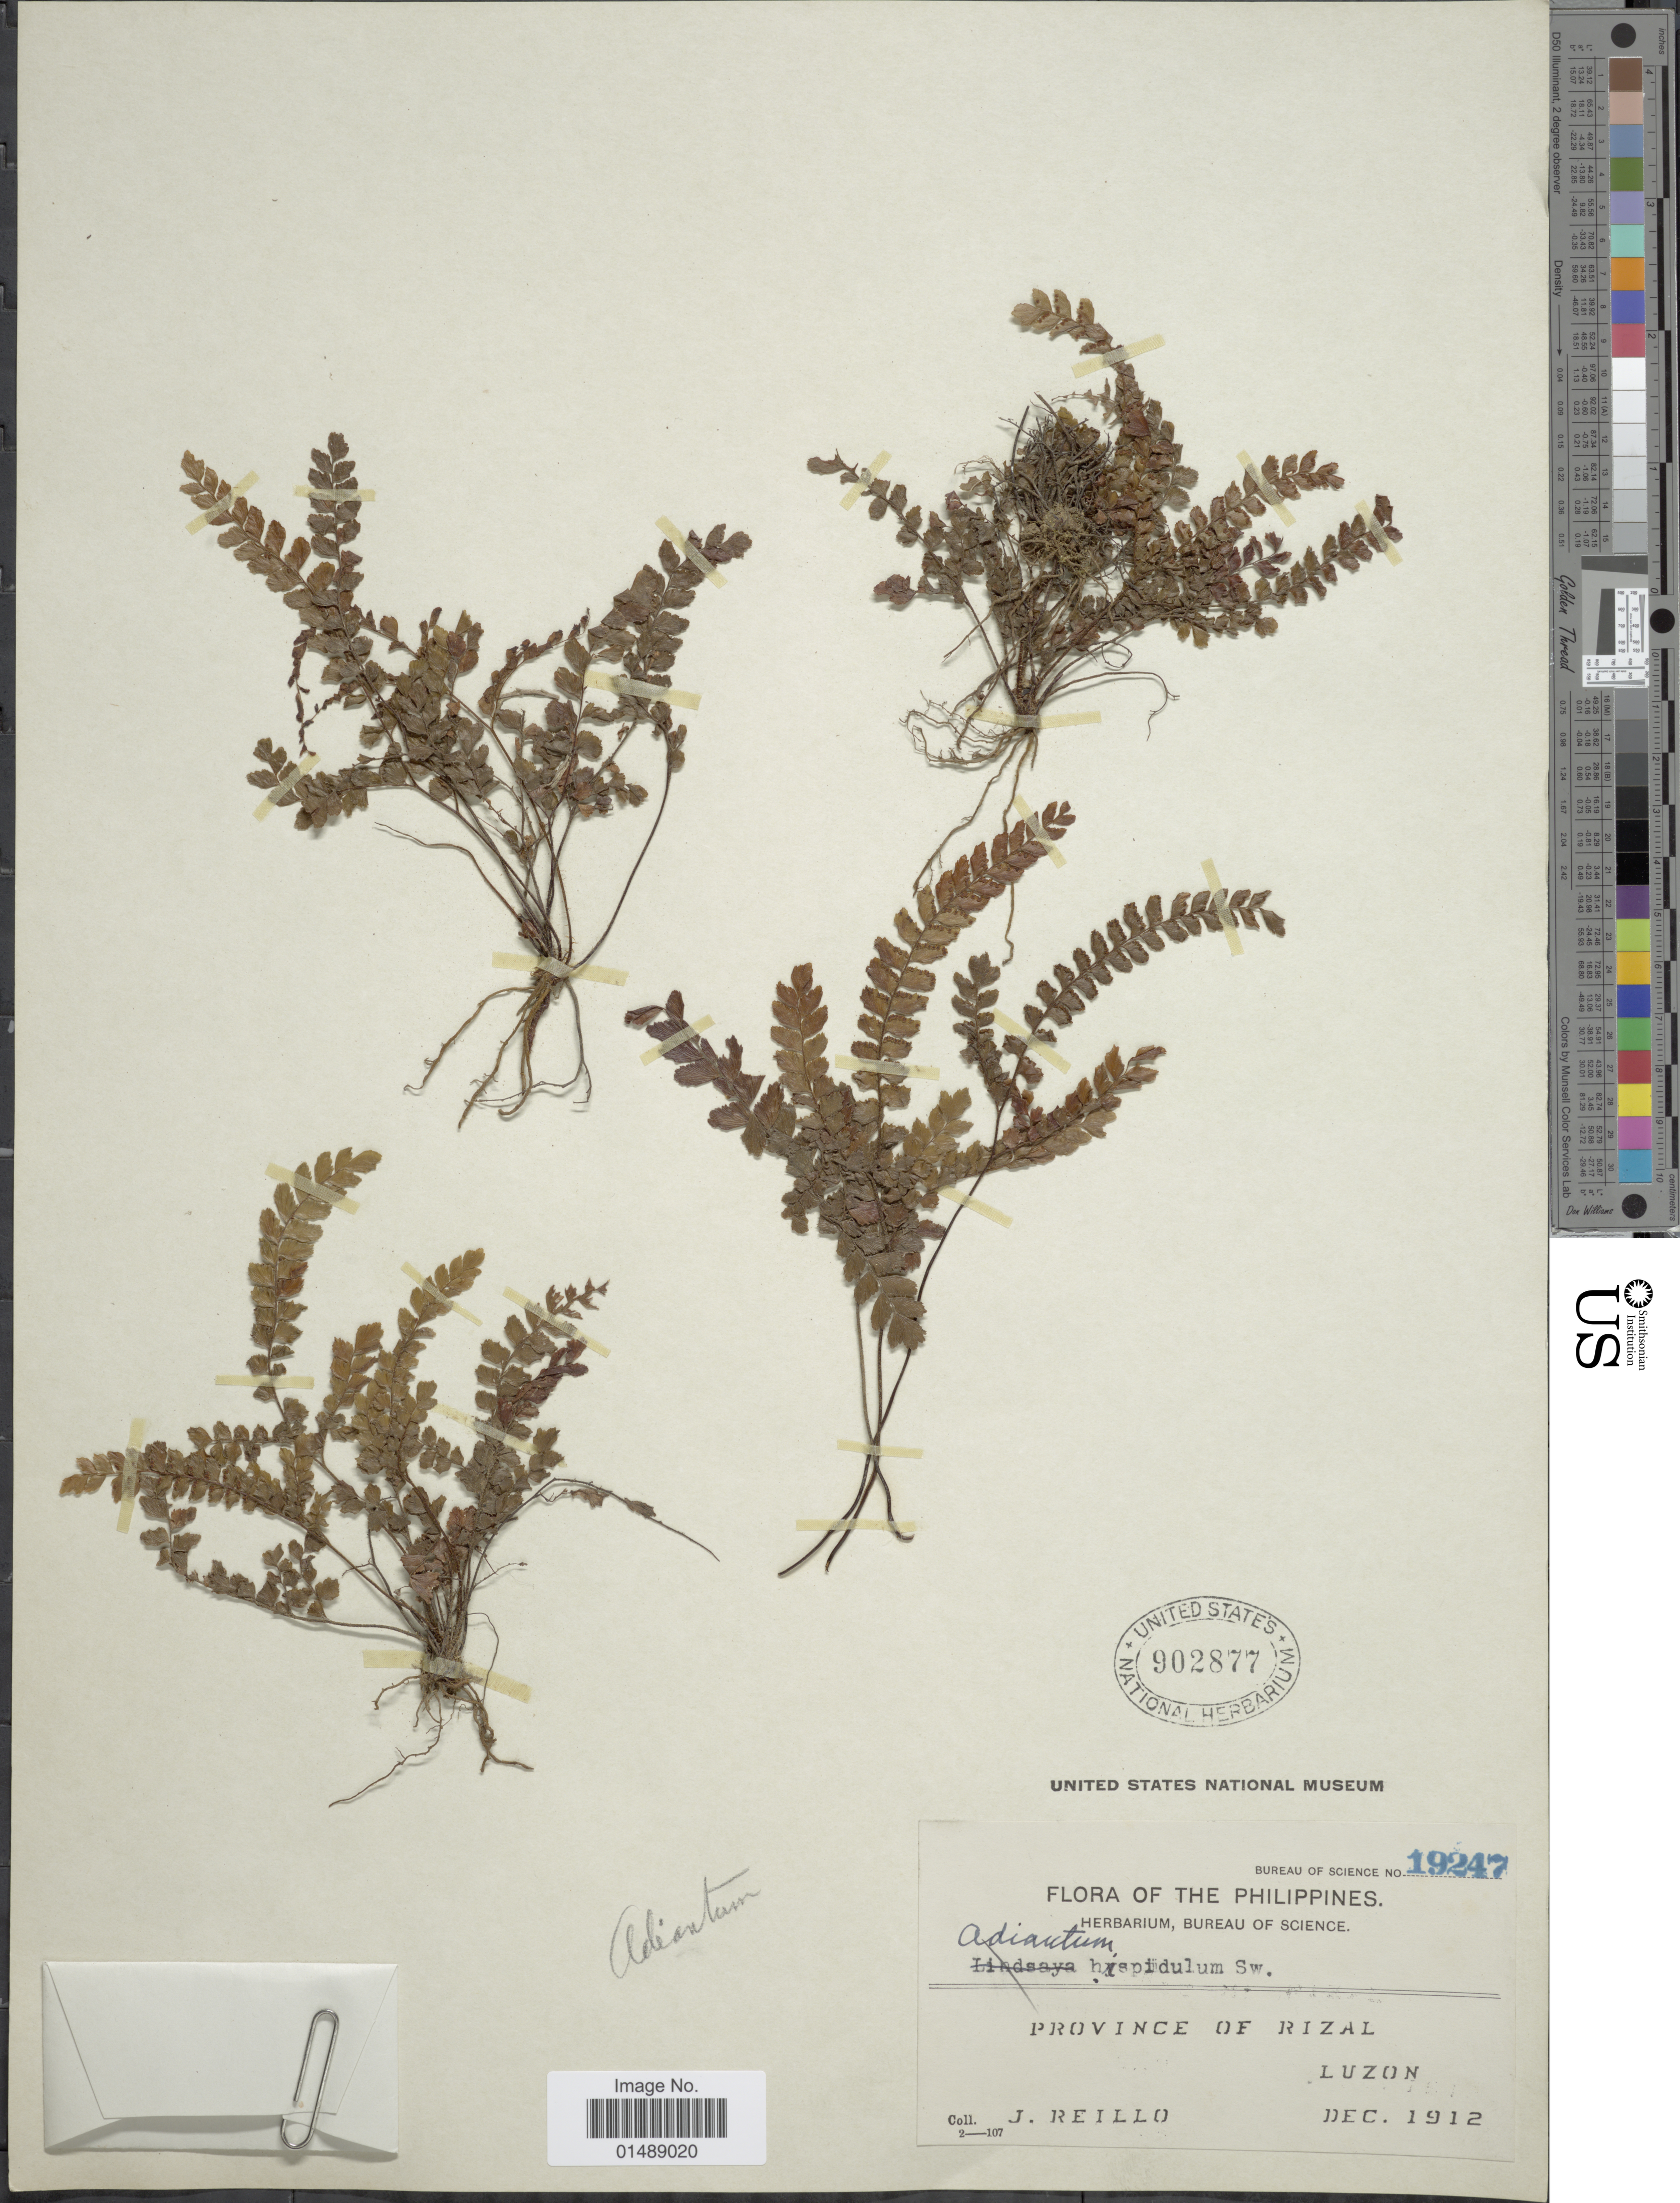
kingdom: Plantae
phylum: Tracheophyta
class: Polypodiopsida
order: Polypodiales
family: Pteridaceae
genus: Adiantum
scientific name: Adiantum hispidulum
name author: Sw.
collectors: J. Reillo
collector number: Bureau of Science 19247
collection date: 1912-12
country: Philippines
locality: Province of Rizal, Luzon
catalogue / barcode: US 902877